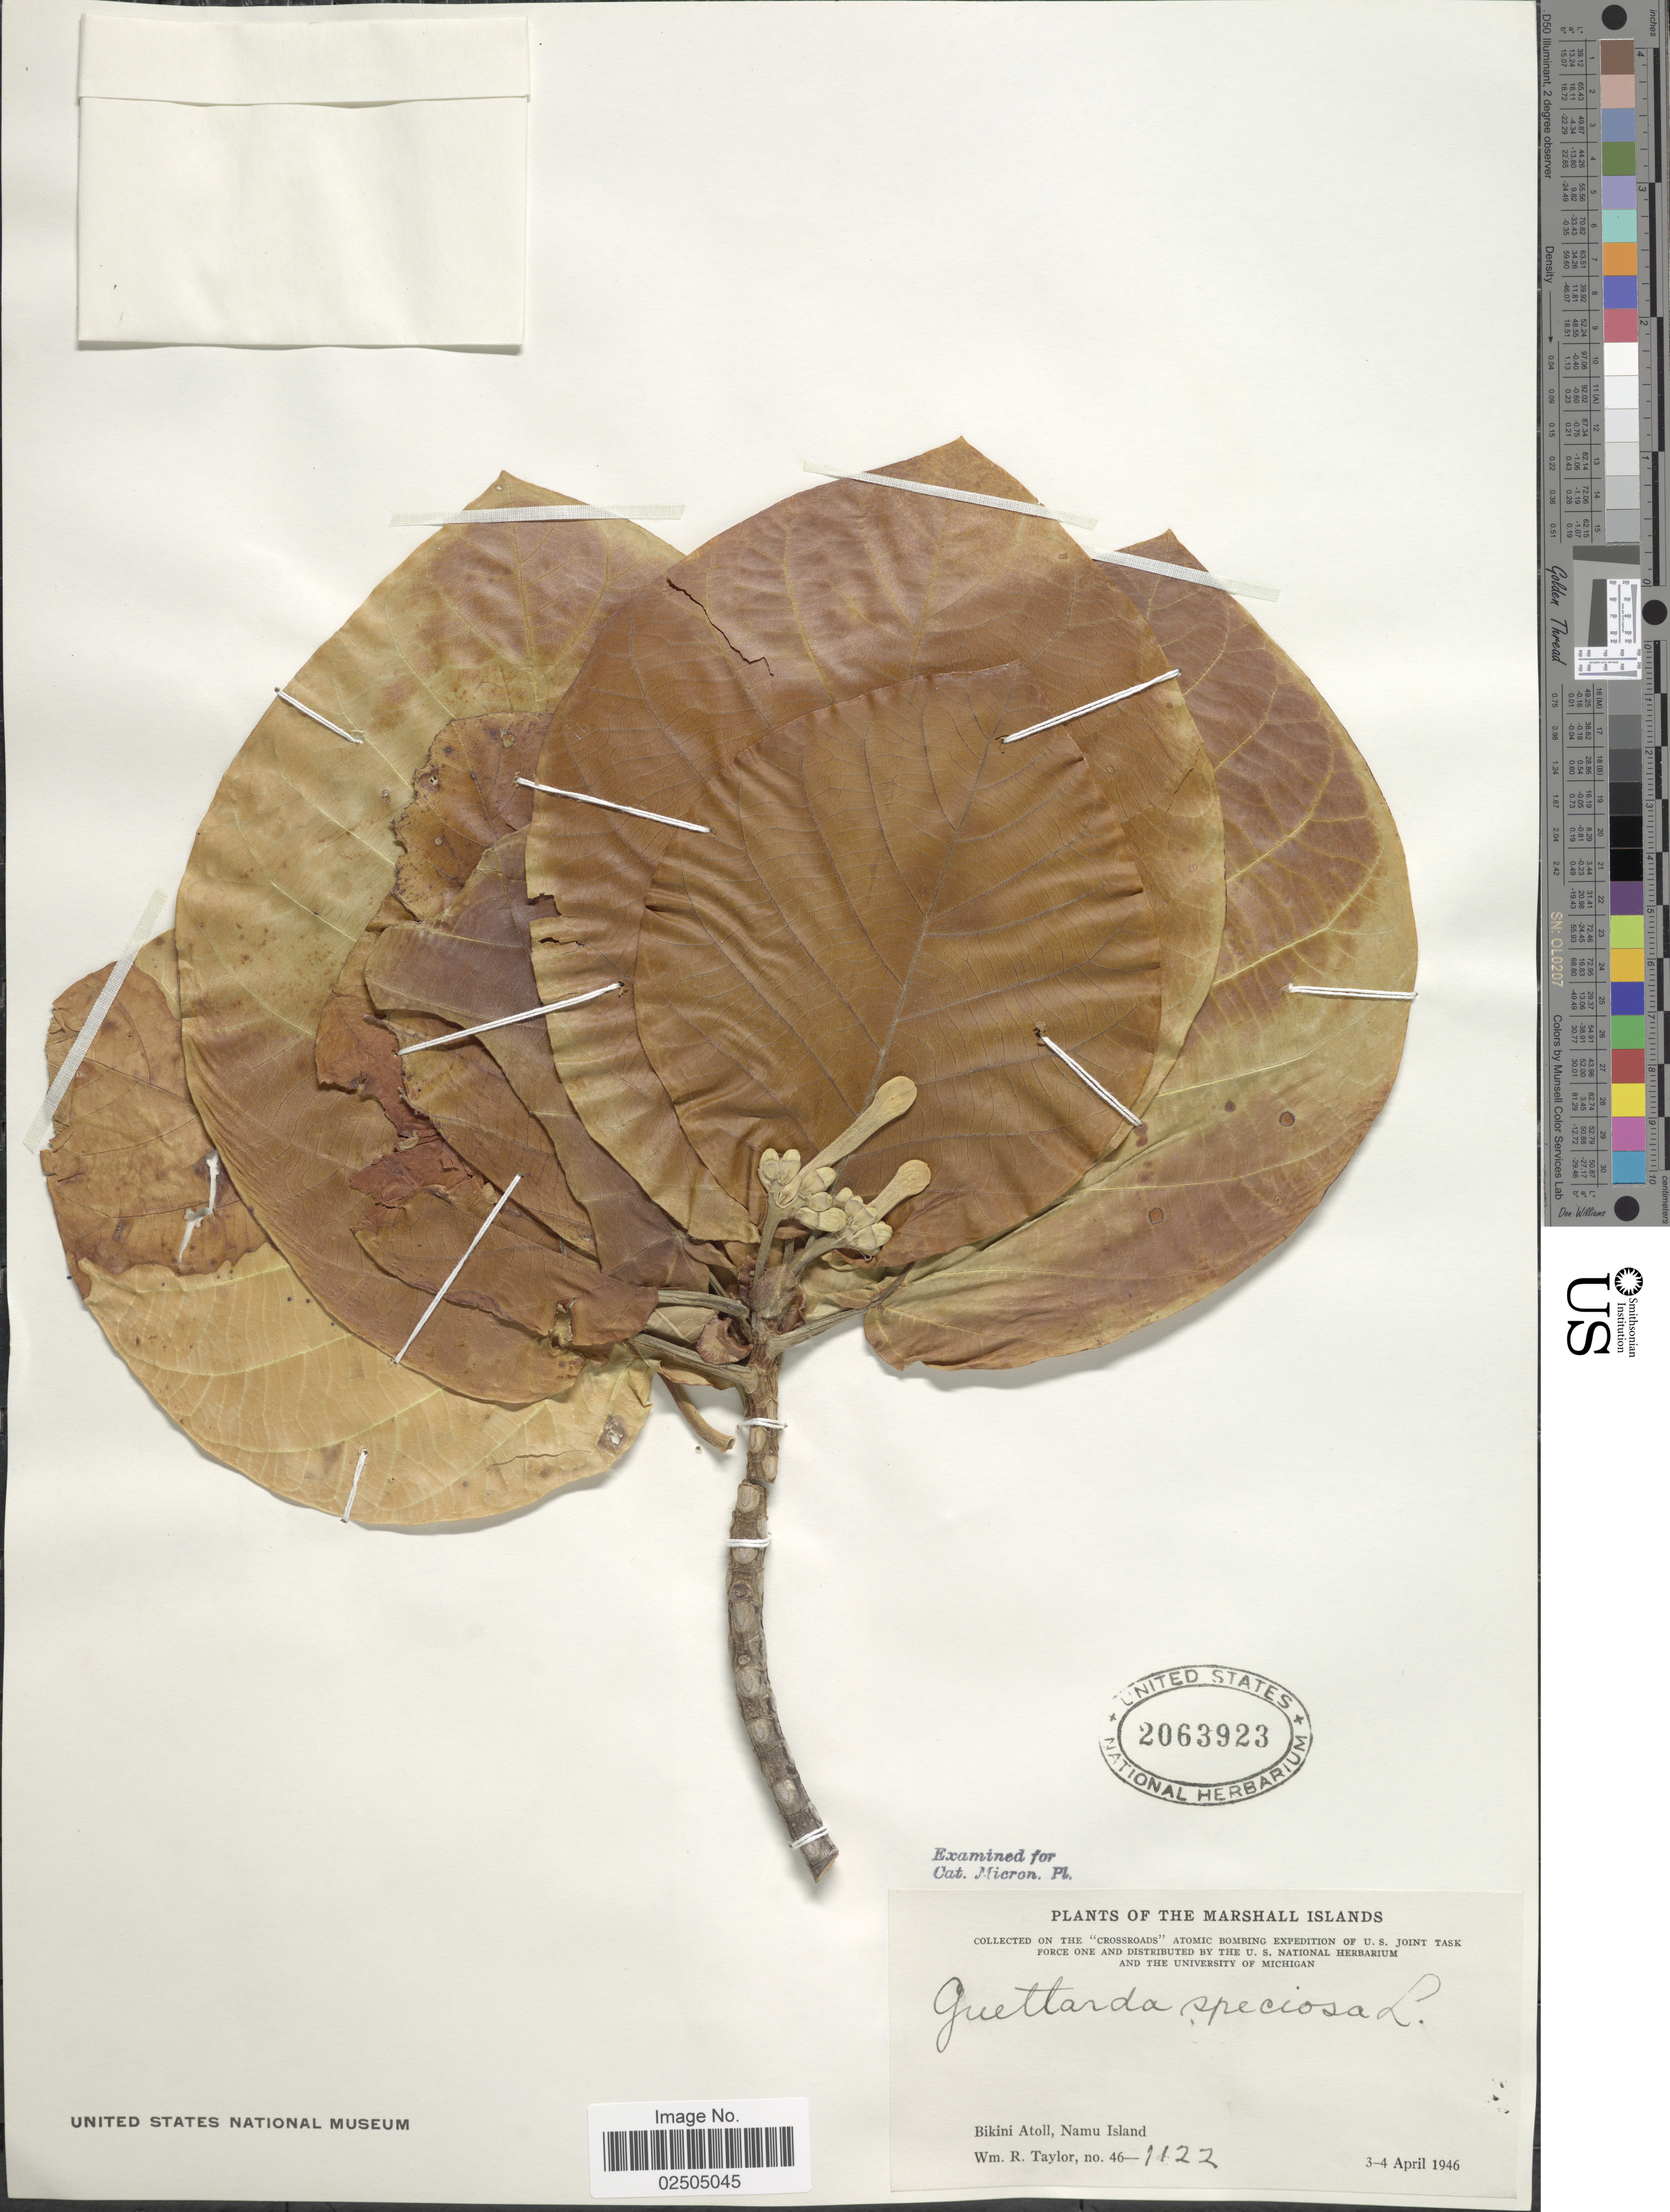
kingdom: Plantae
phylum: Tracheophyta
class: Magnoliopsida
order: Gentianales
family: Rubiaceae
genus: Guettarda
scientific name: Guettarda speciosa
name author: L.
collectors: W. R. Taylor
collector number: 46-1122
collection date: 1946-04-03/1946-04-04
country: Marshall Islands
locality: Bikini Atoll, Namu Island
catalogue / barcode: US 2063923